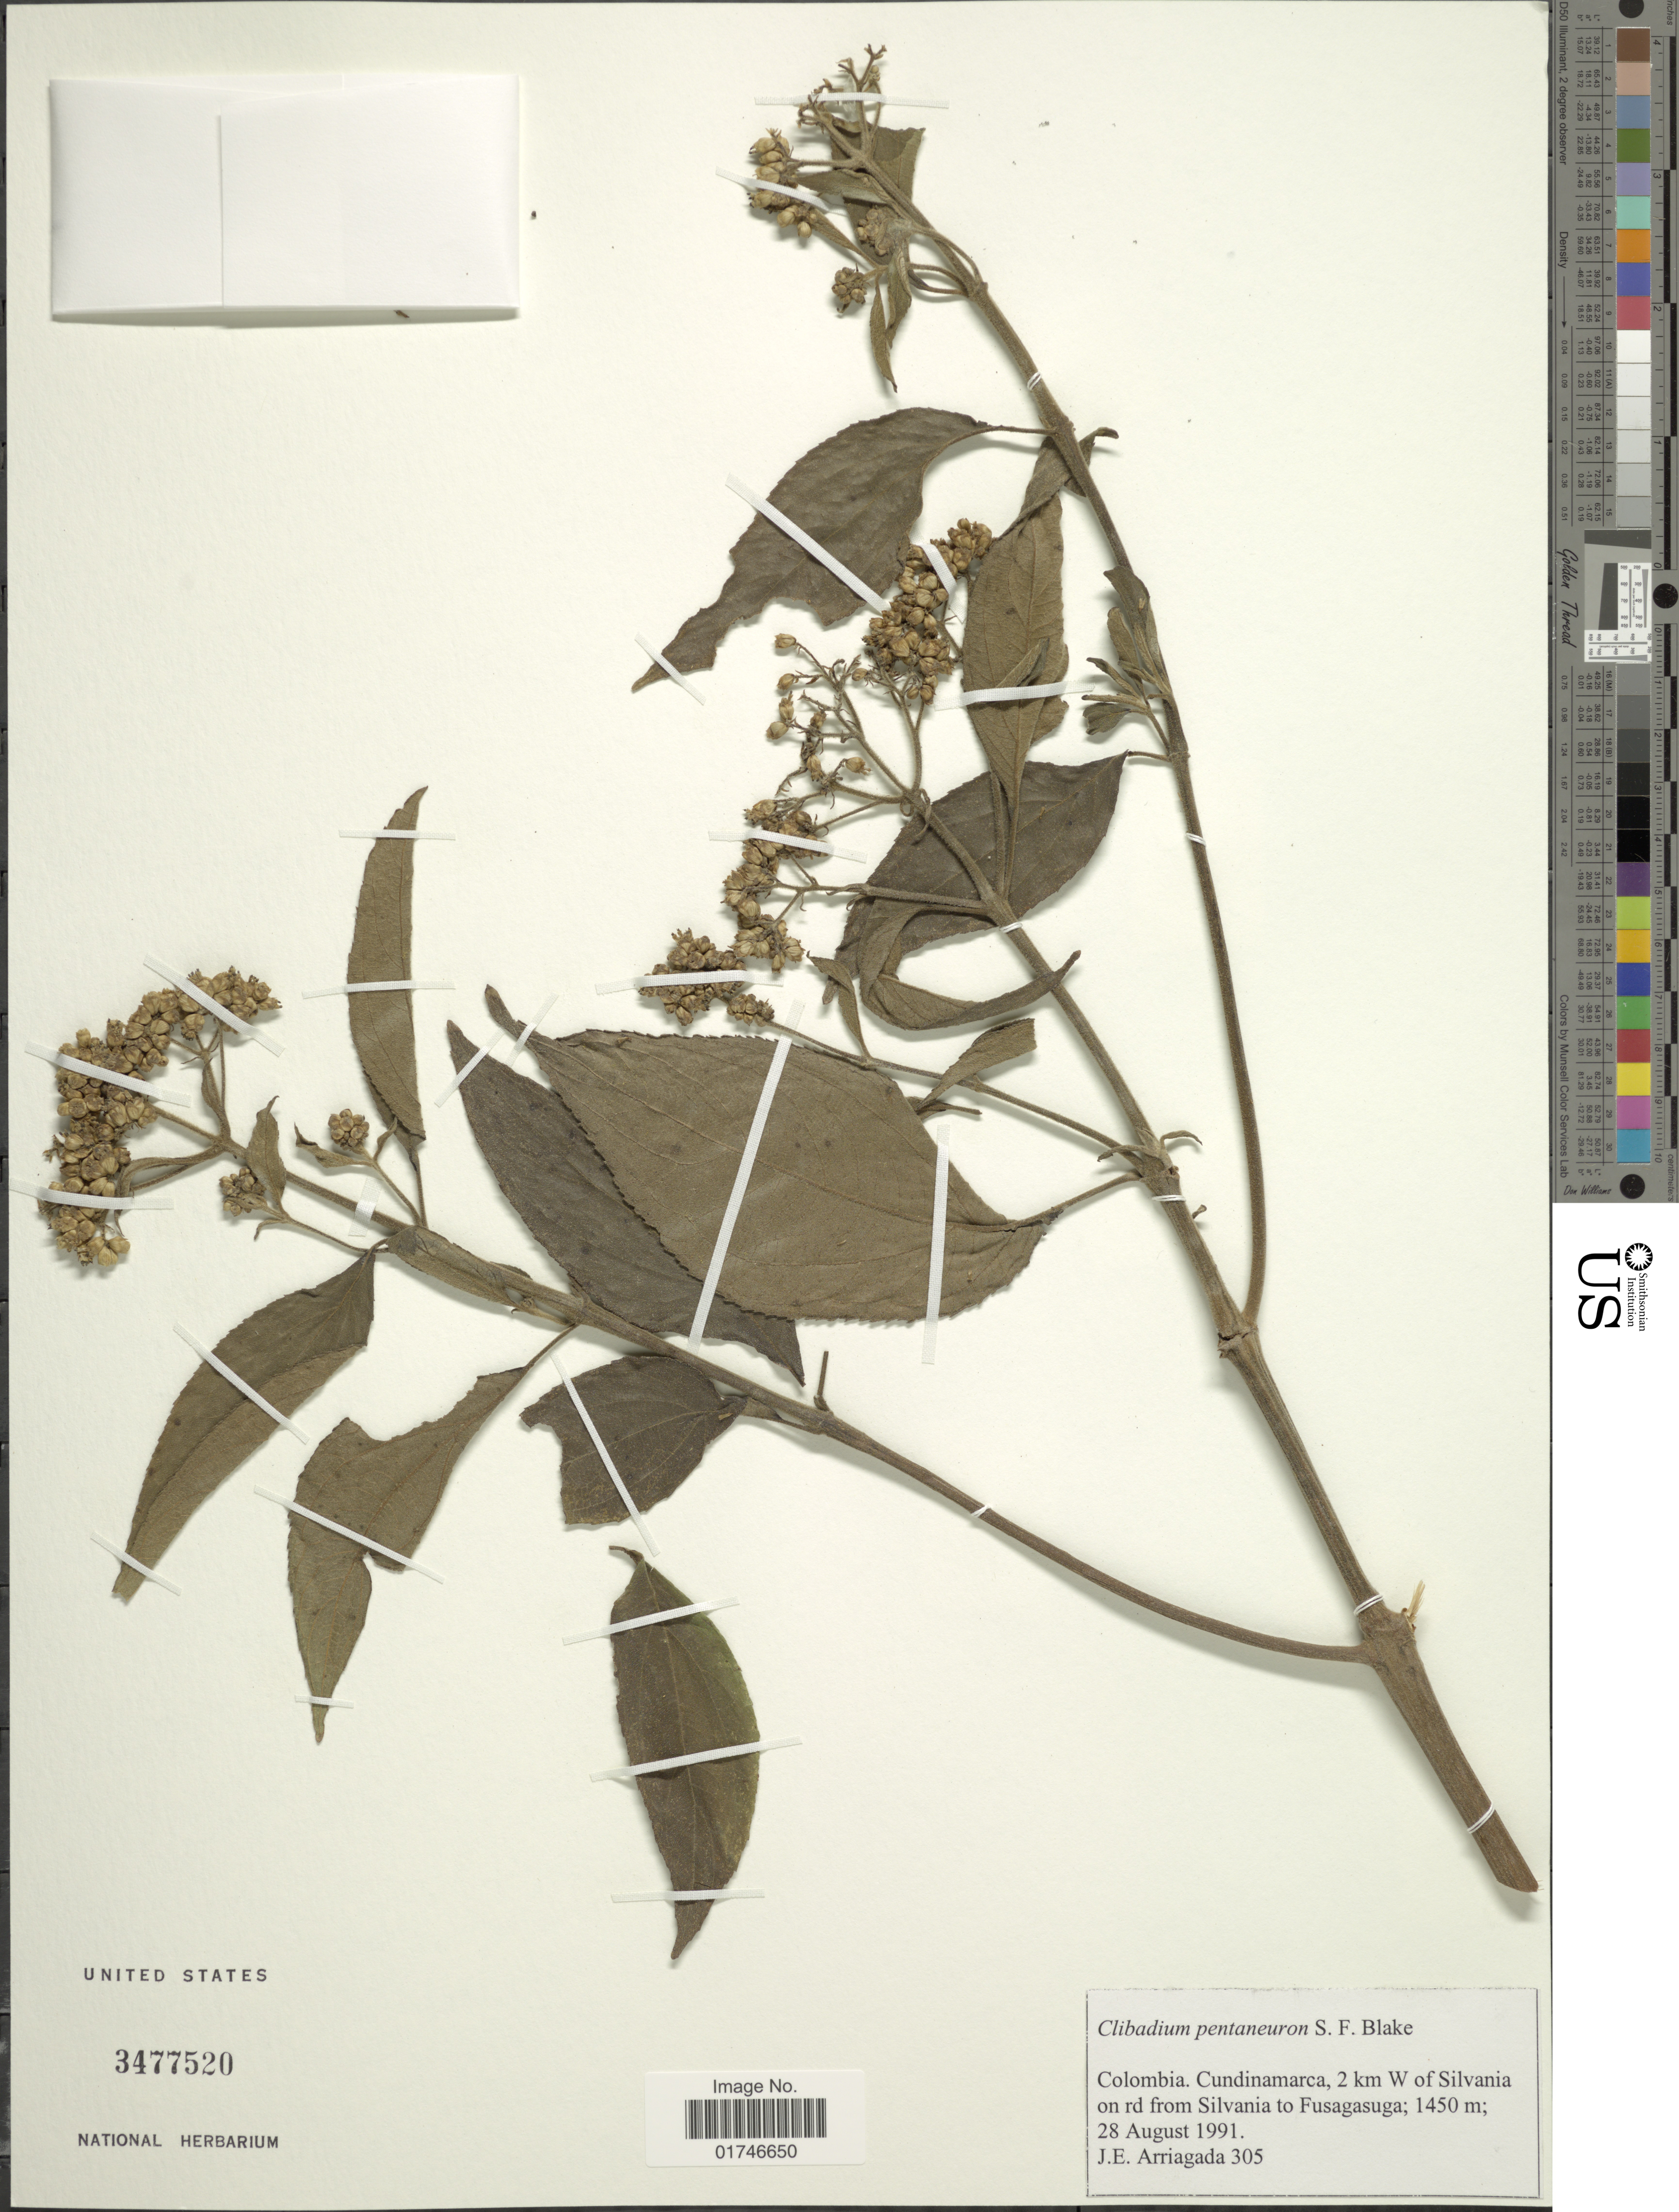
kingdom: Plantae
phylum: Tracheophyta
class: Magnoliopsida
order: Asterales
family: Asteraceae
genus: Clibadium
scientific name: Clibadium pentaneuron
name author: S.F. Blake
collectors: J. Arriagada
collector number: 305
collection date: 1991-08-28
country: Colombia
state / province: Cundinamarca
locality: Colombia. Cundinamarca, 2km W of Sylvania on rd from Silvania to Fusagasuga..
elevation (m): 1450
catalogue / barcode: US 3477520